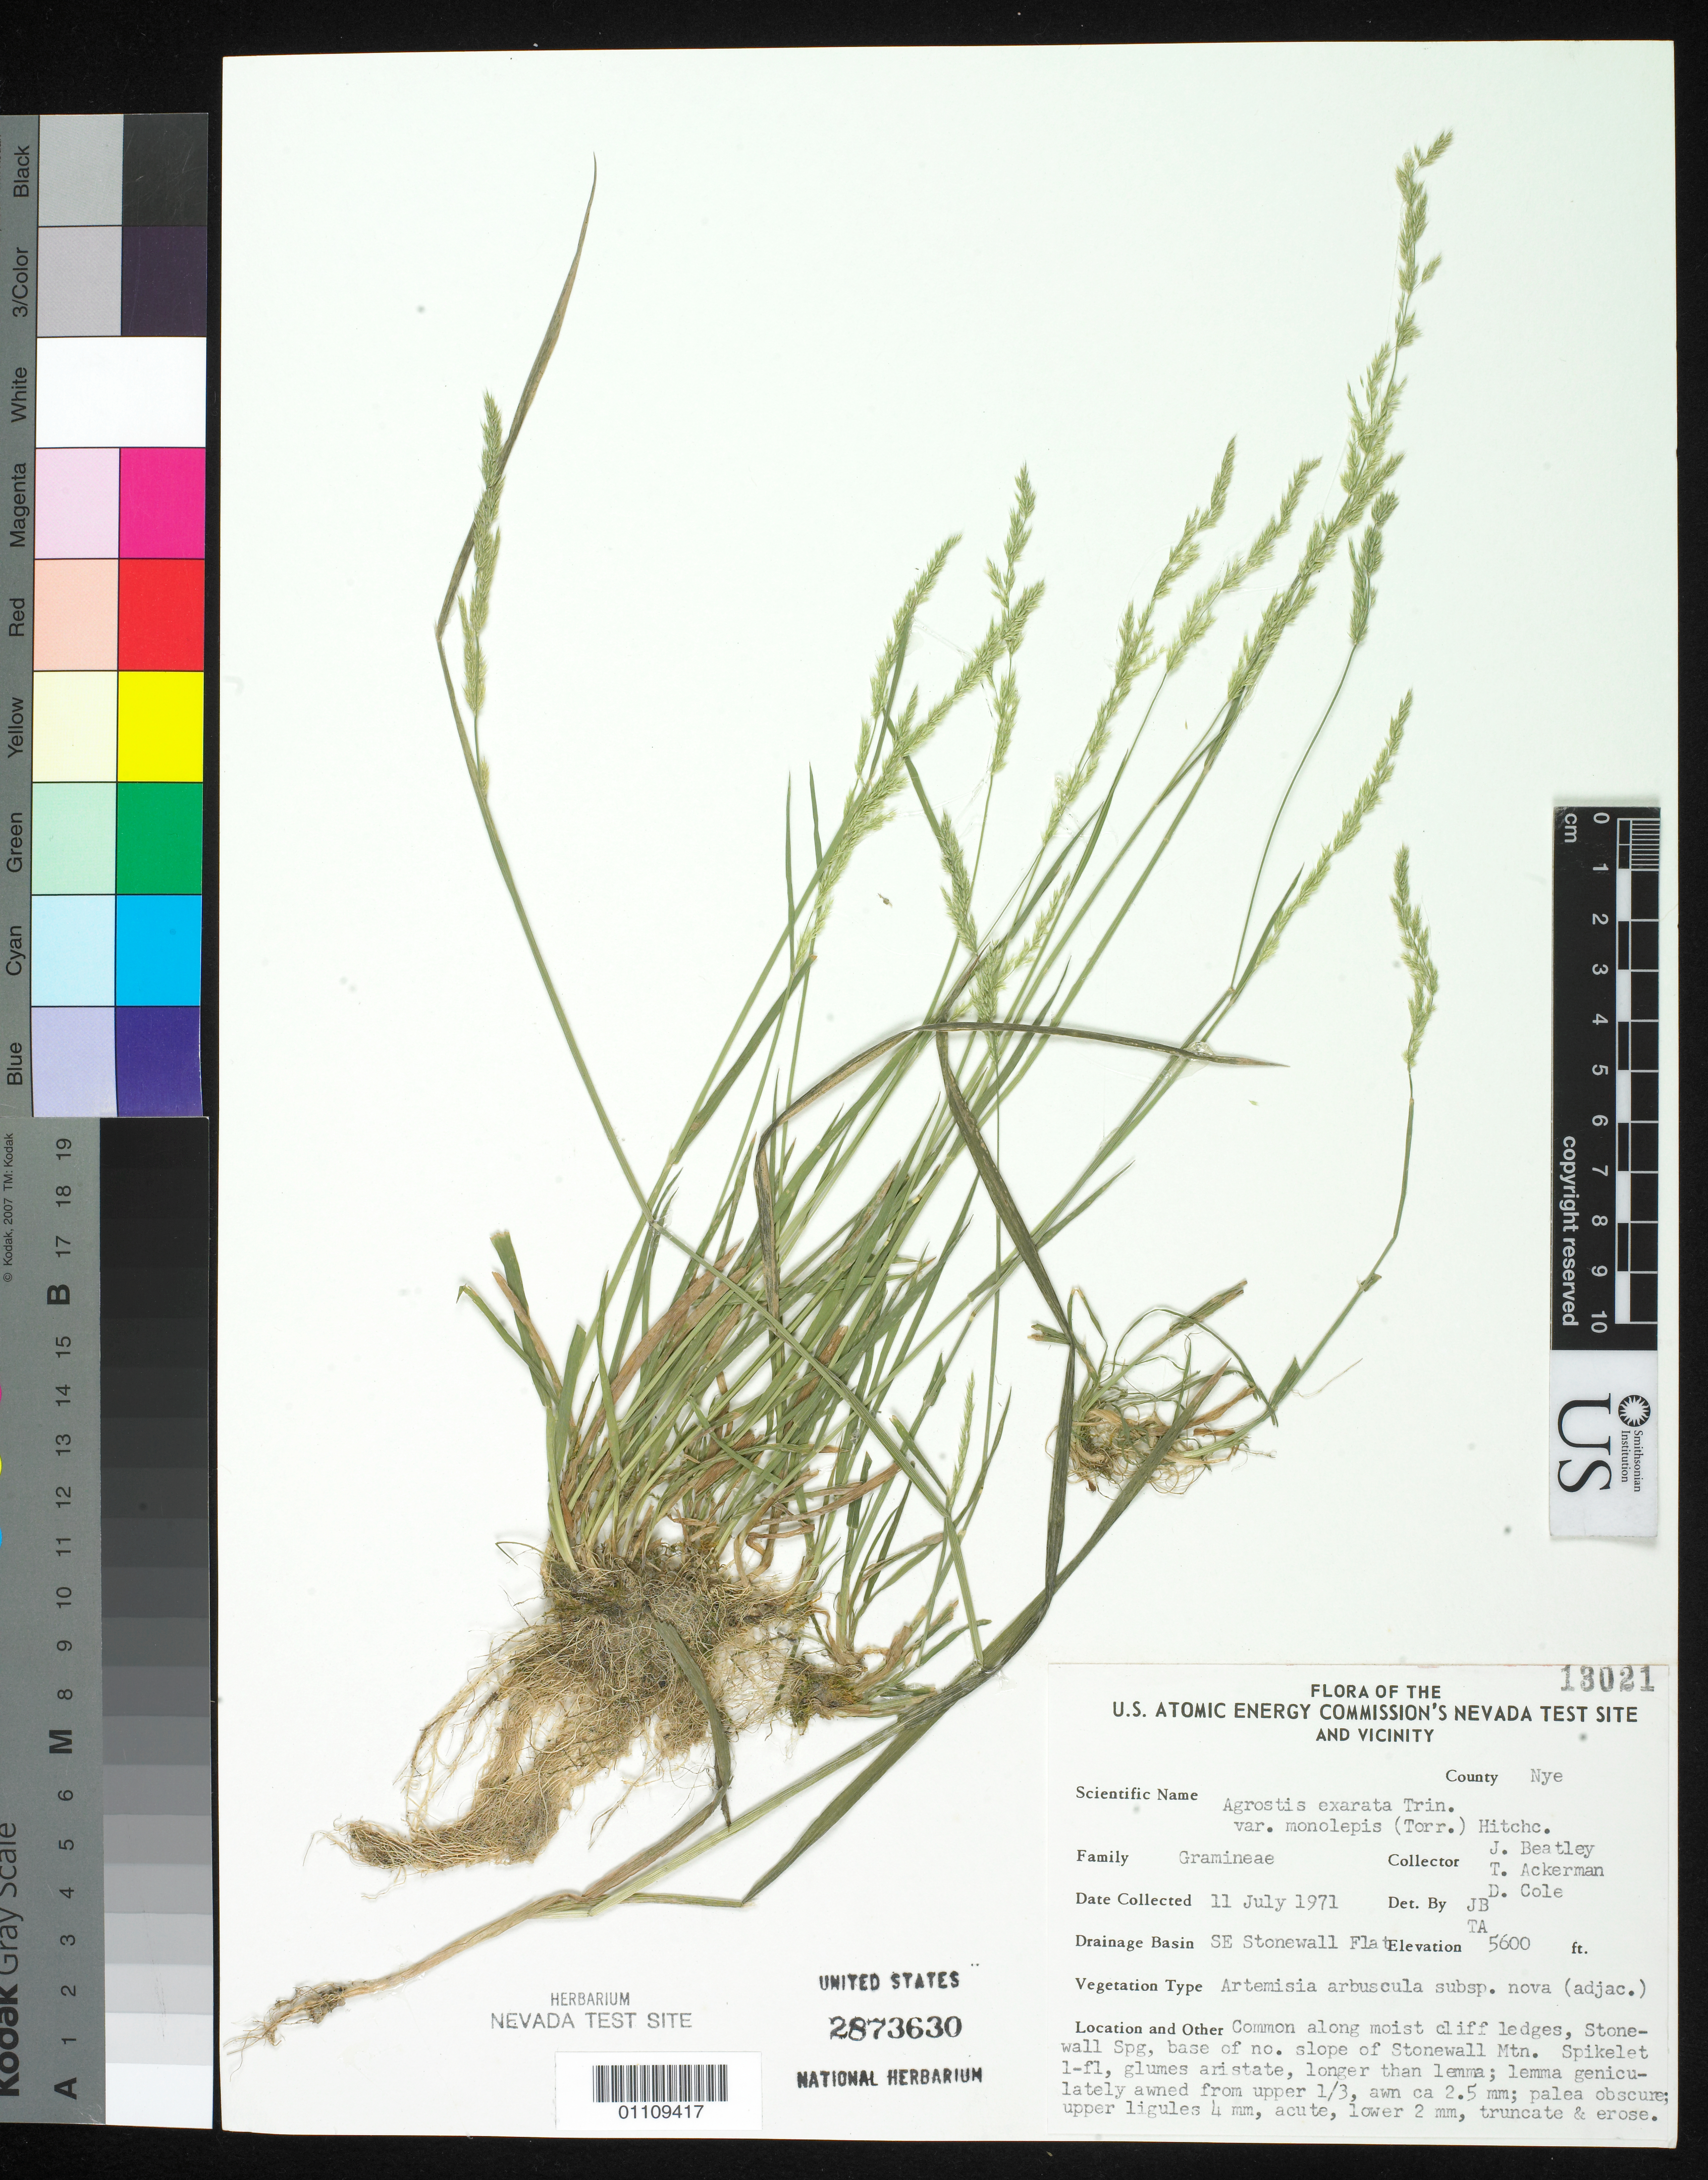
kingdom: Plantae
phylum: Tracheophyta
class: Liliopsida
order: Poales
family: Poaceae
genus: Agrostis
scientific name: Agrostis exarata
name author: Trin.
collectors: J. C. Beatley, T. Ackerman & D. Cole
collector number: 13021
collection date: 1971-07-11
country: United States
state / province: Nevada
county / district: Nye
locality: SE Stonewall Flat.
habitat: Common along moist cliff ledges.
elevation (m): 1707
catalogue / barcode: US 2873630